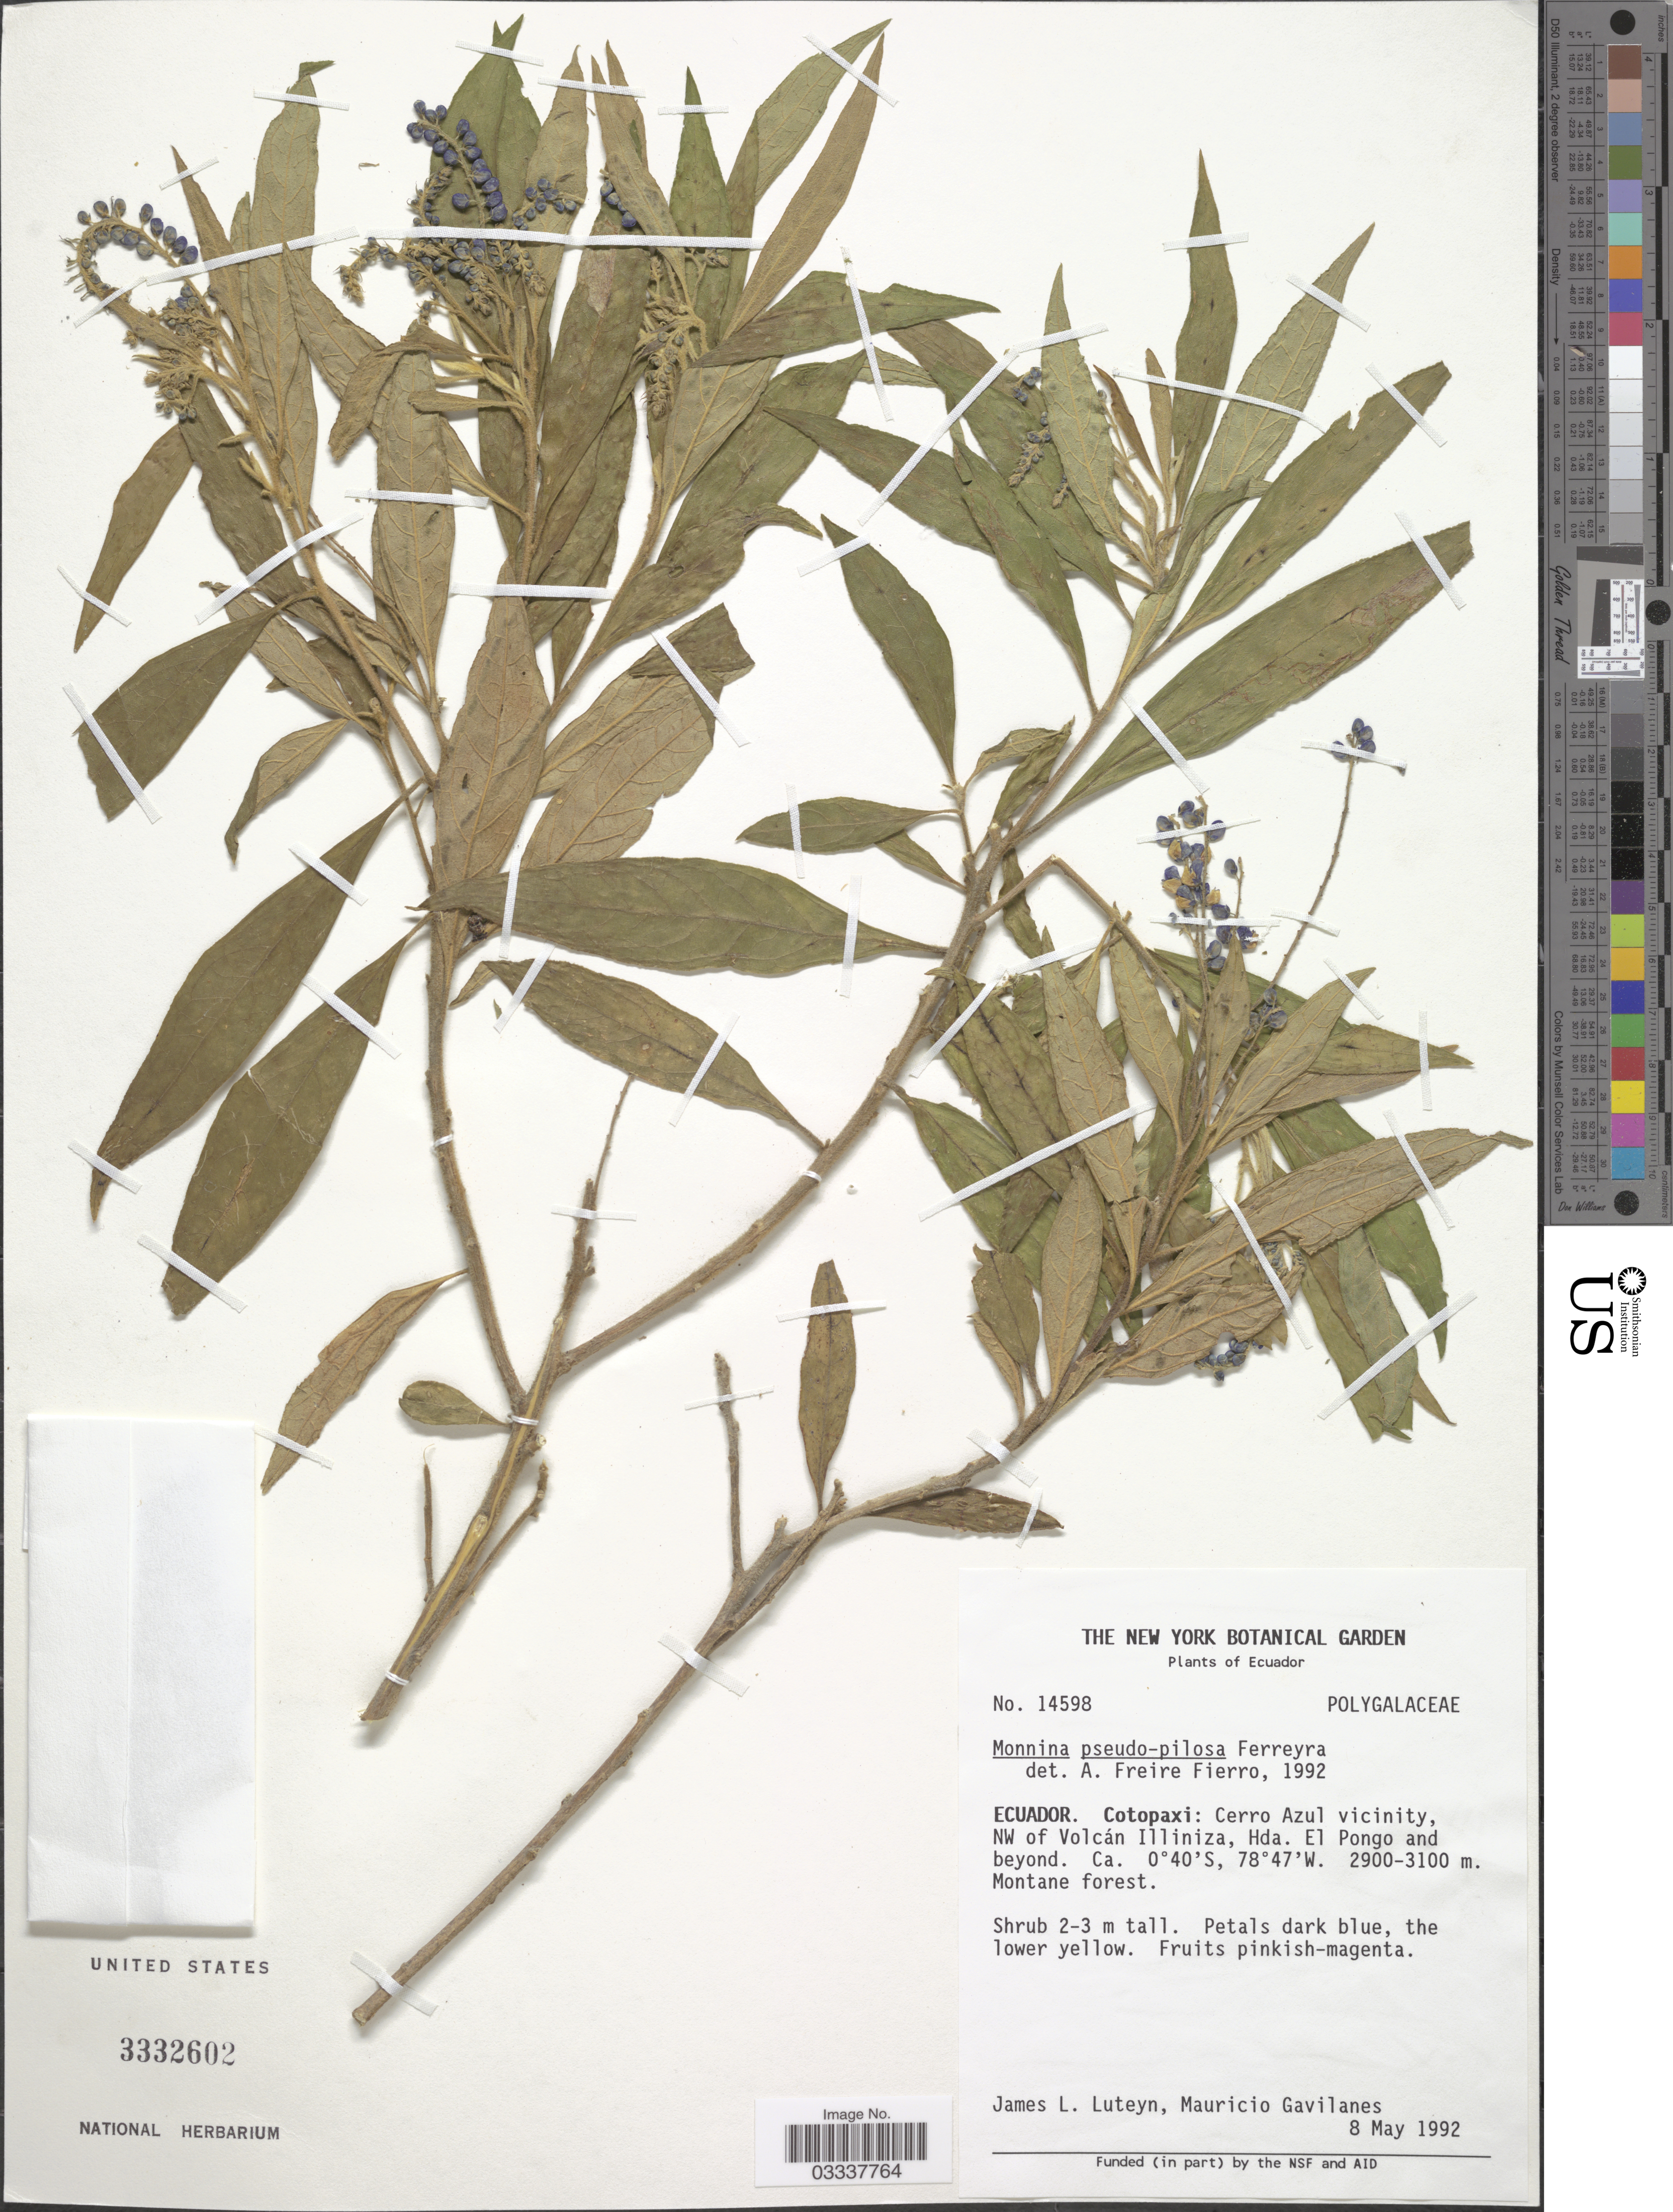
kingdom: Plantae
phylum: Tracheophyta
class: Magnoliopsida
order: Fabales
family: Polygalaceae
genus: Monnina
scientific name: Monnina pseudopilosa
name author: Ferreyra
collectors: J. Luteyn & M. Gavilanes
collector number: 14598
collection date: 1992-05-08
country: Ecuador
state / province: Cotopaxi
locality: Cerro Azul vicinity, NW of Volcán Illiniza, Hda. El Pongo and beyond.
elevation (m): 2900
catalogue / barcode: US 3332602